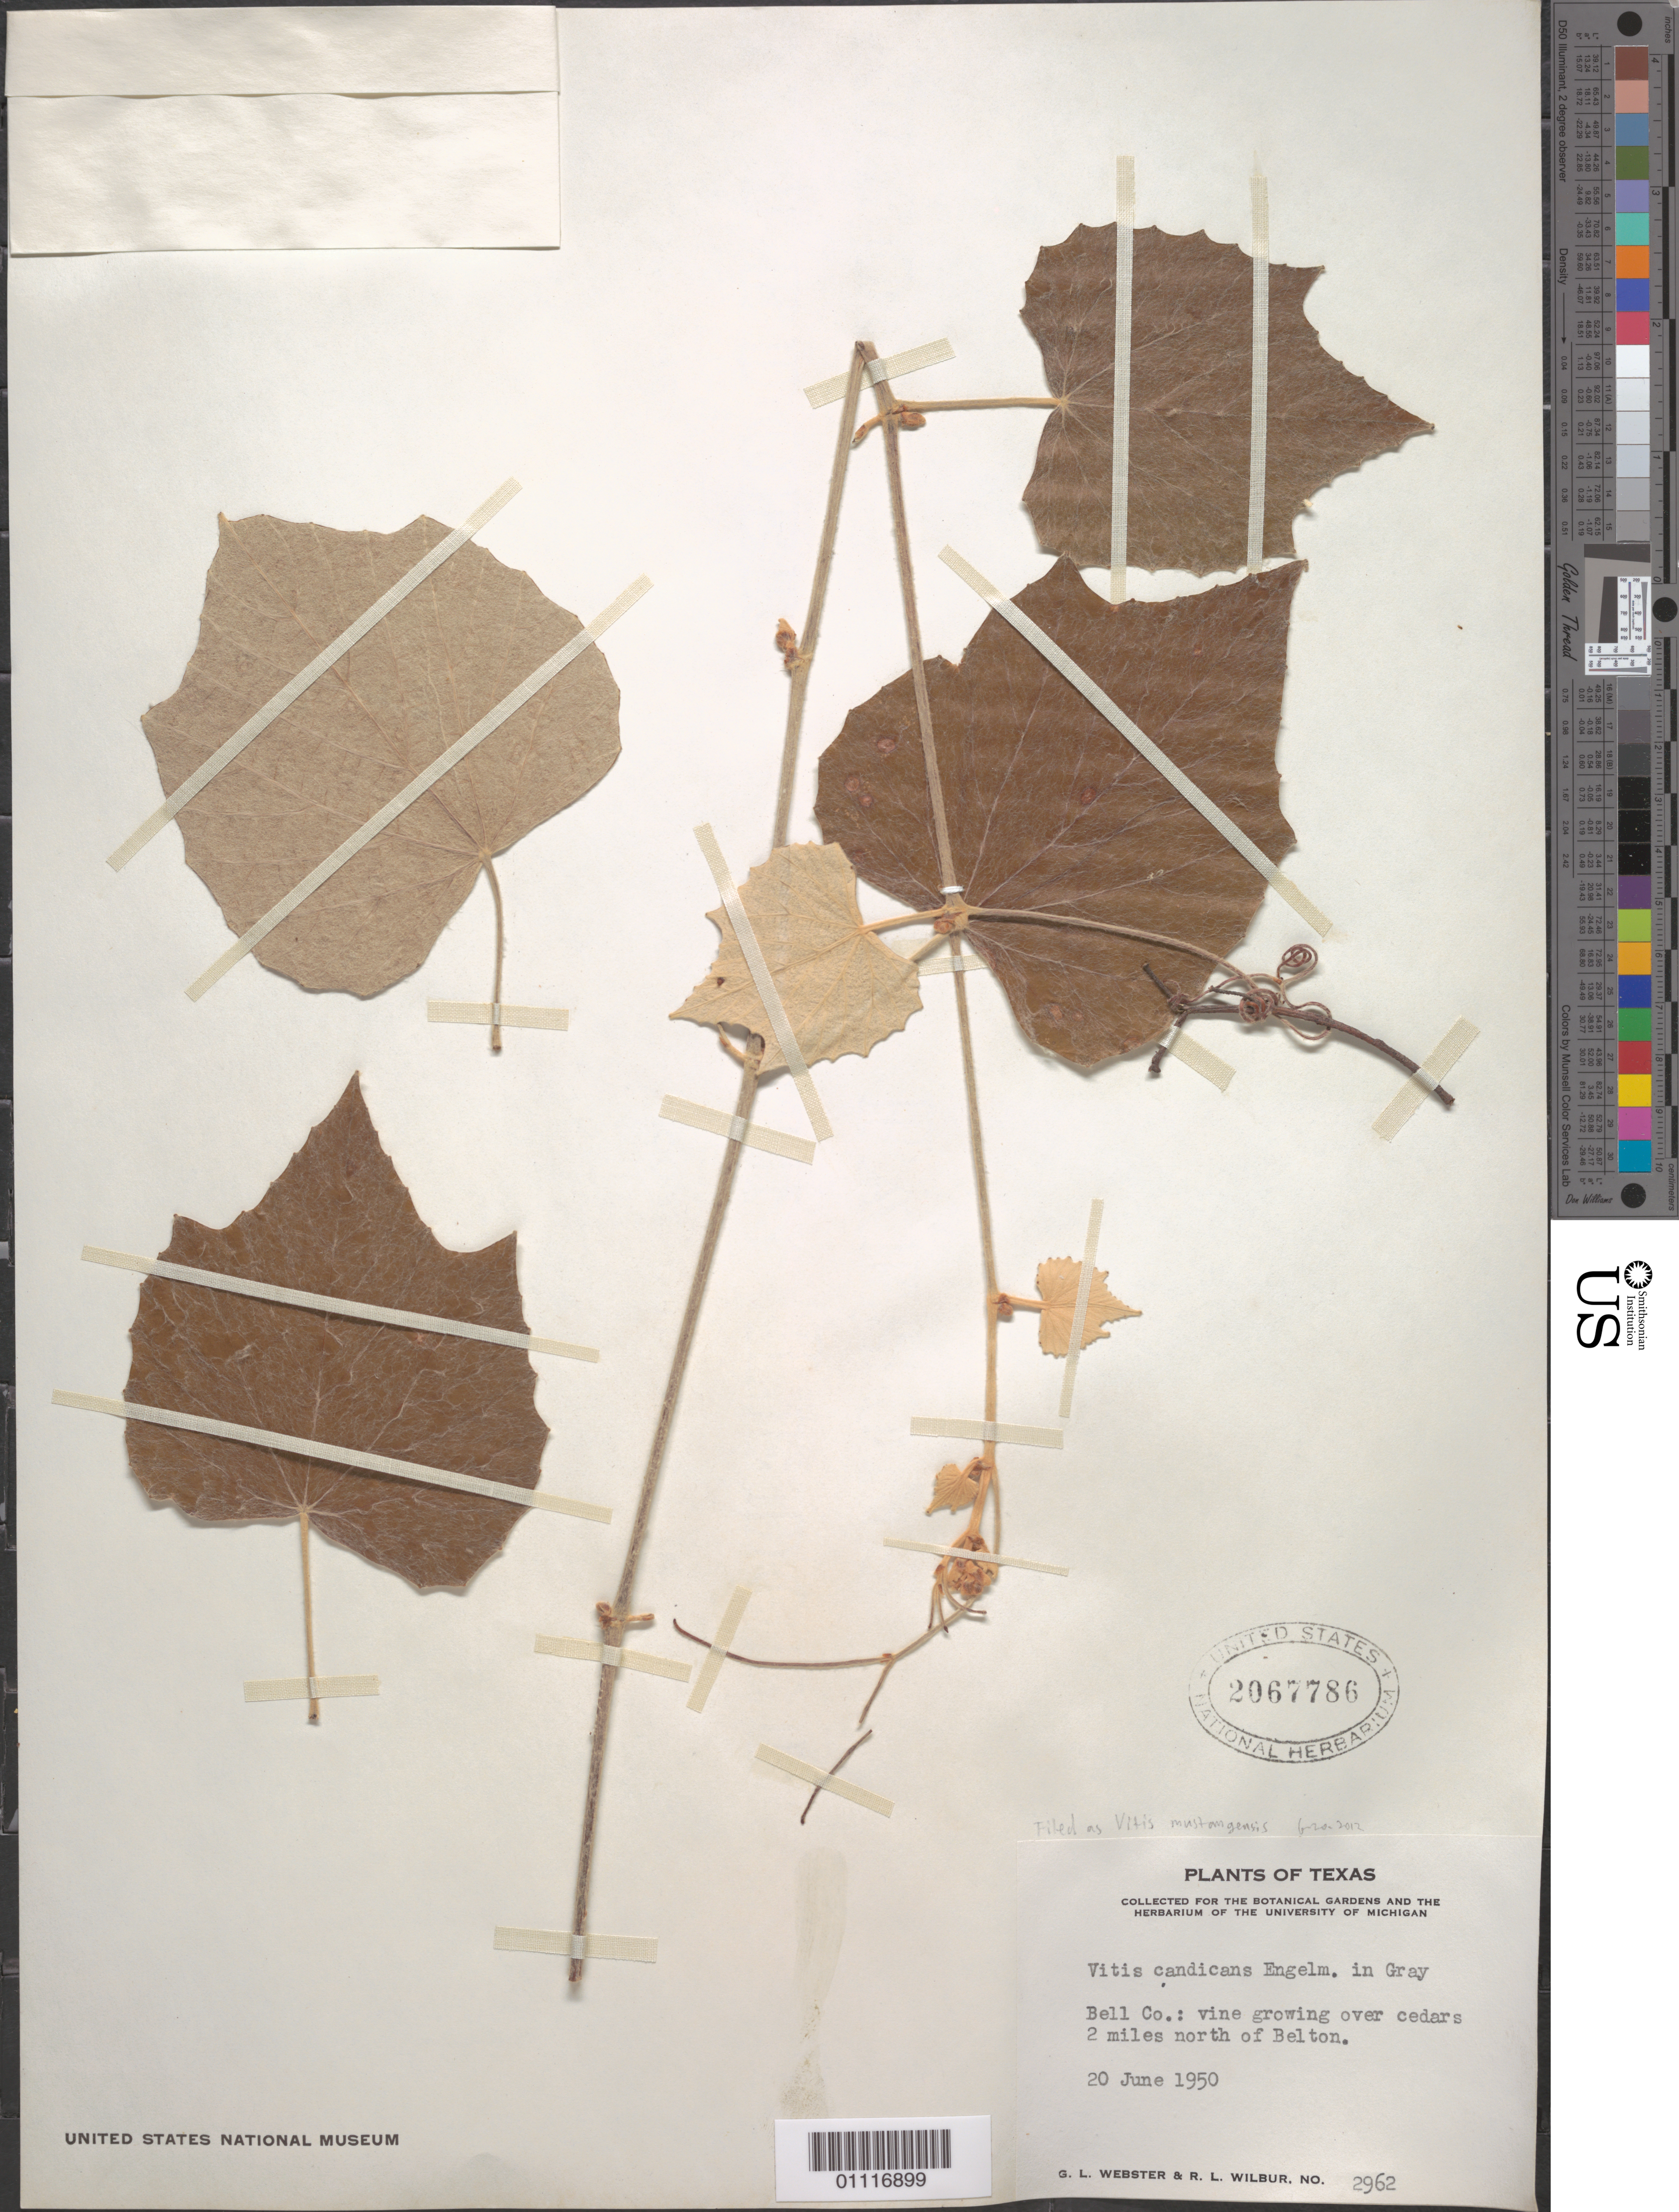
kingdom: Plantae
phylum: Tracheophyta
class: Magnoliopsida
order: Vitales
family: Vitaceae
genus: Vitis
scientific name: Vitis mustangensis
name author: Buckley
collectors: G. L. Webster & R. L. Wilbur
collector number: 2962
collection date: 1950-06-20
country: United States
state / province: Texas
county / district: Bell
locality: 2 miles north of Belton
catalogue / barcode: US 2067786